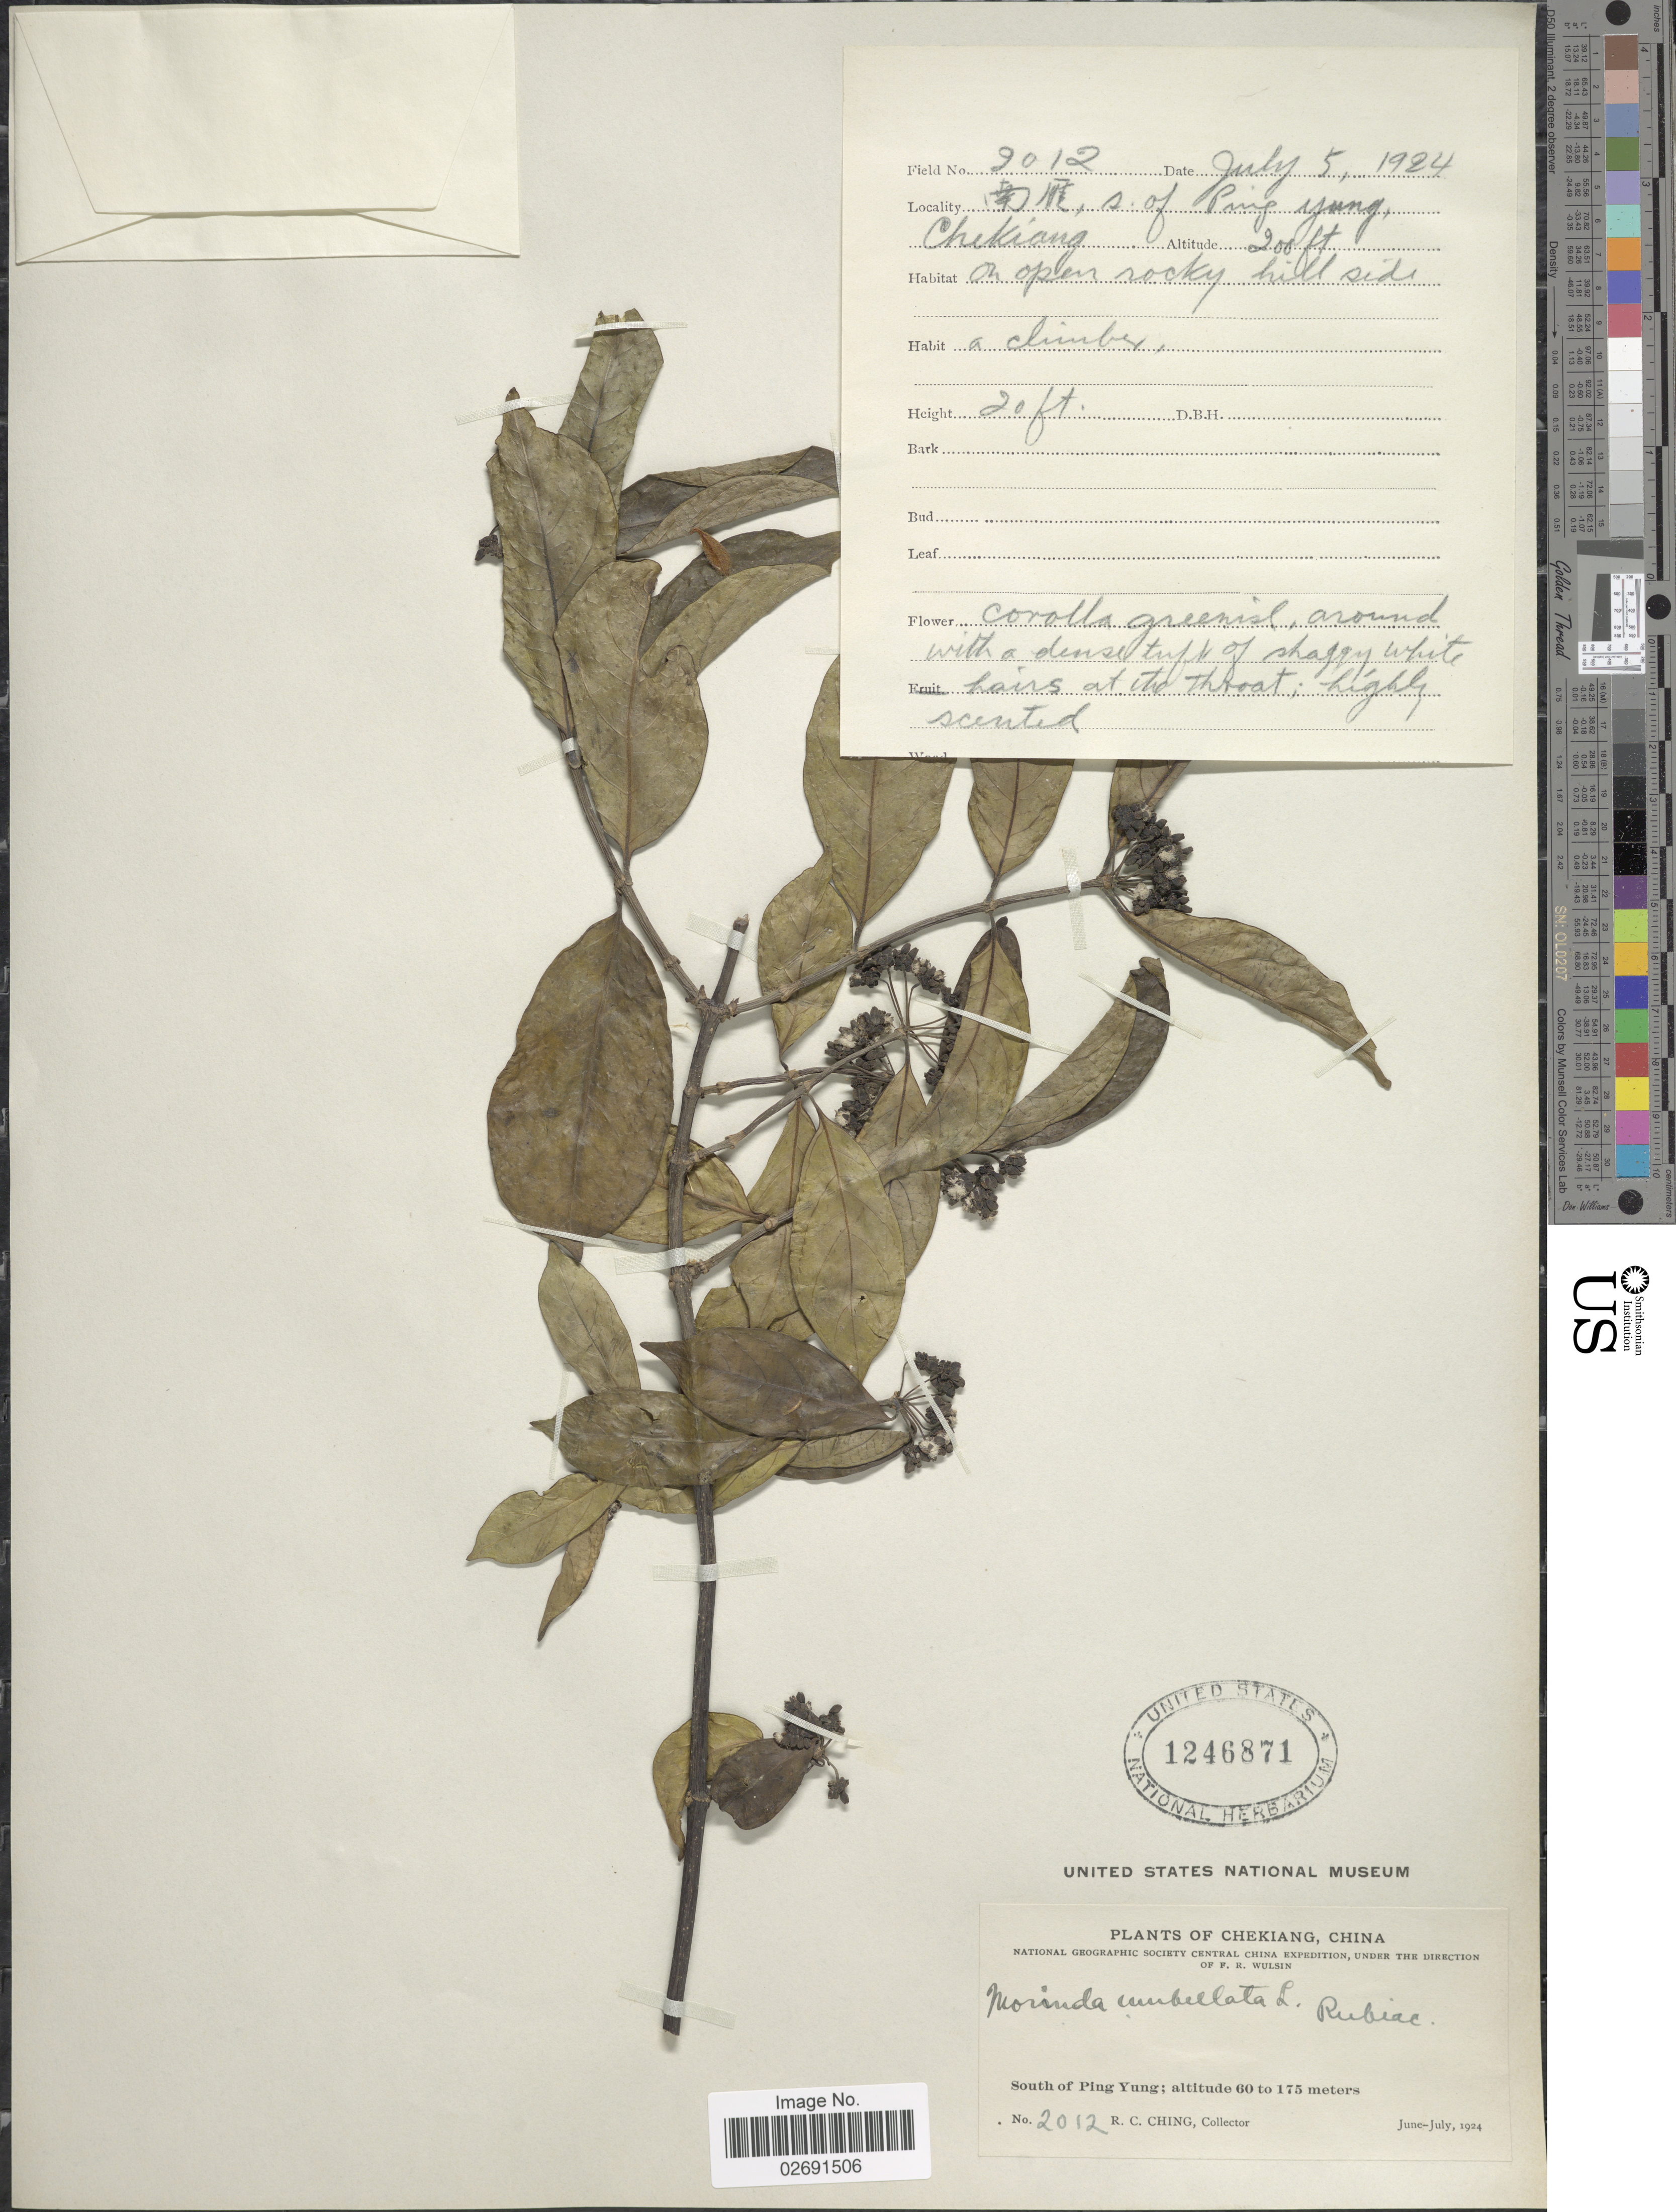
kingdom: Plantae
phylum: Tracheophyta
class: Magnoliopsida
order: Gentianales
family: Rubiaceae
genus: Gynochthodes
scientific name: Gynochthodes umbellata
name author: (L.) Razafim. & B. Bremer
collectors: R. C. Ching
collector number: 2012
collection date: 1924-07-05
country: China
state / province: Zhejiang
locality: Chekiang, South of Ping Yung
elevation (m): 61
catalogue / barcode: US 1246871